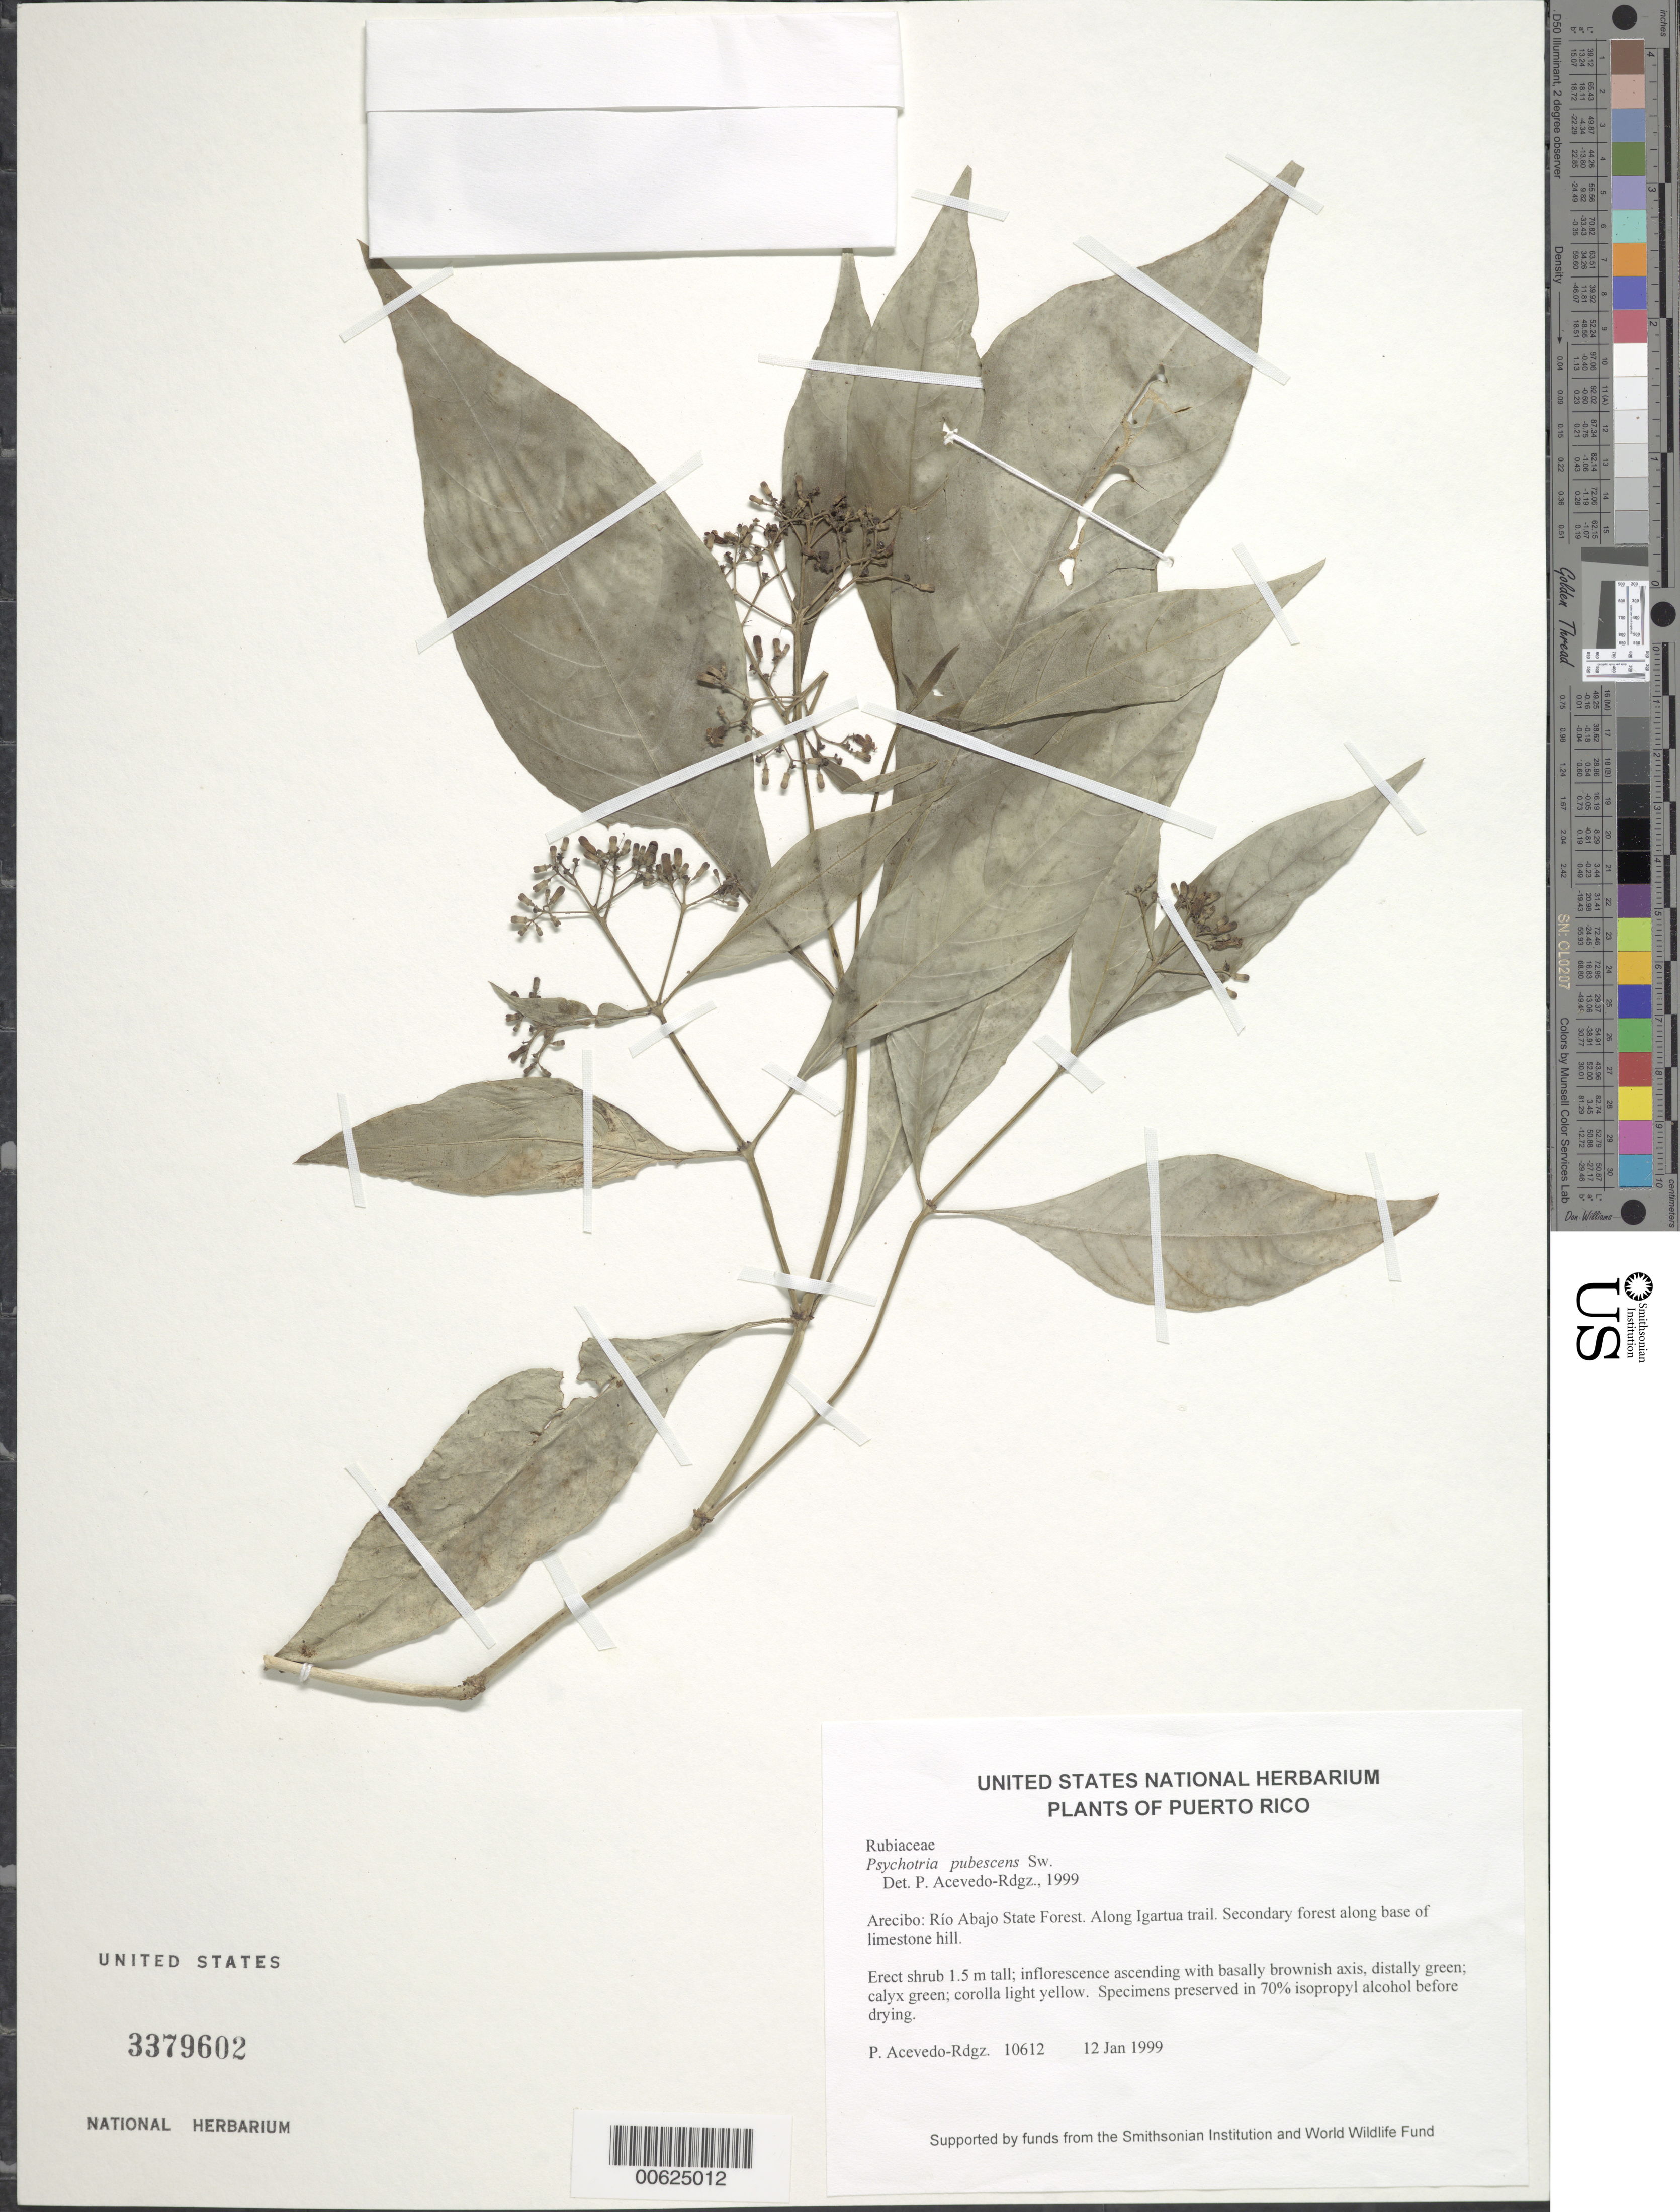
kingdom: Plantae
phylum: Tracheophyta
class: Magnoliopsida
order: Gentianales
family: Rubiaceae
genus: Psychotria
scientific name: Psychotria pubescens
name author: Sw.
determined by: Acevedo-Rodríguez, P., (BOT), Smithsonian Institution - National Museum of Natural History (UNITED STATES)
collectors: P. Acevedo-Rodr.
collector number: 10612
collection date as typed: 12 Jan 1999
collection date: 1999-01-12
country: Puerto Rico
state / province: Arecibo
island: Puerto Rico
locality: Arecibo; Río Abajo State Forest. Along Igartua trail.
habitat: Secondary forest along base of limestone hill.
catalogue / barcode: US 3379602